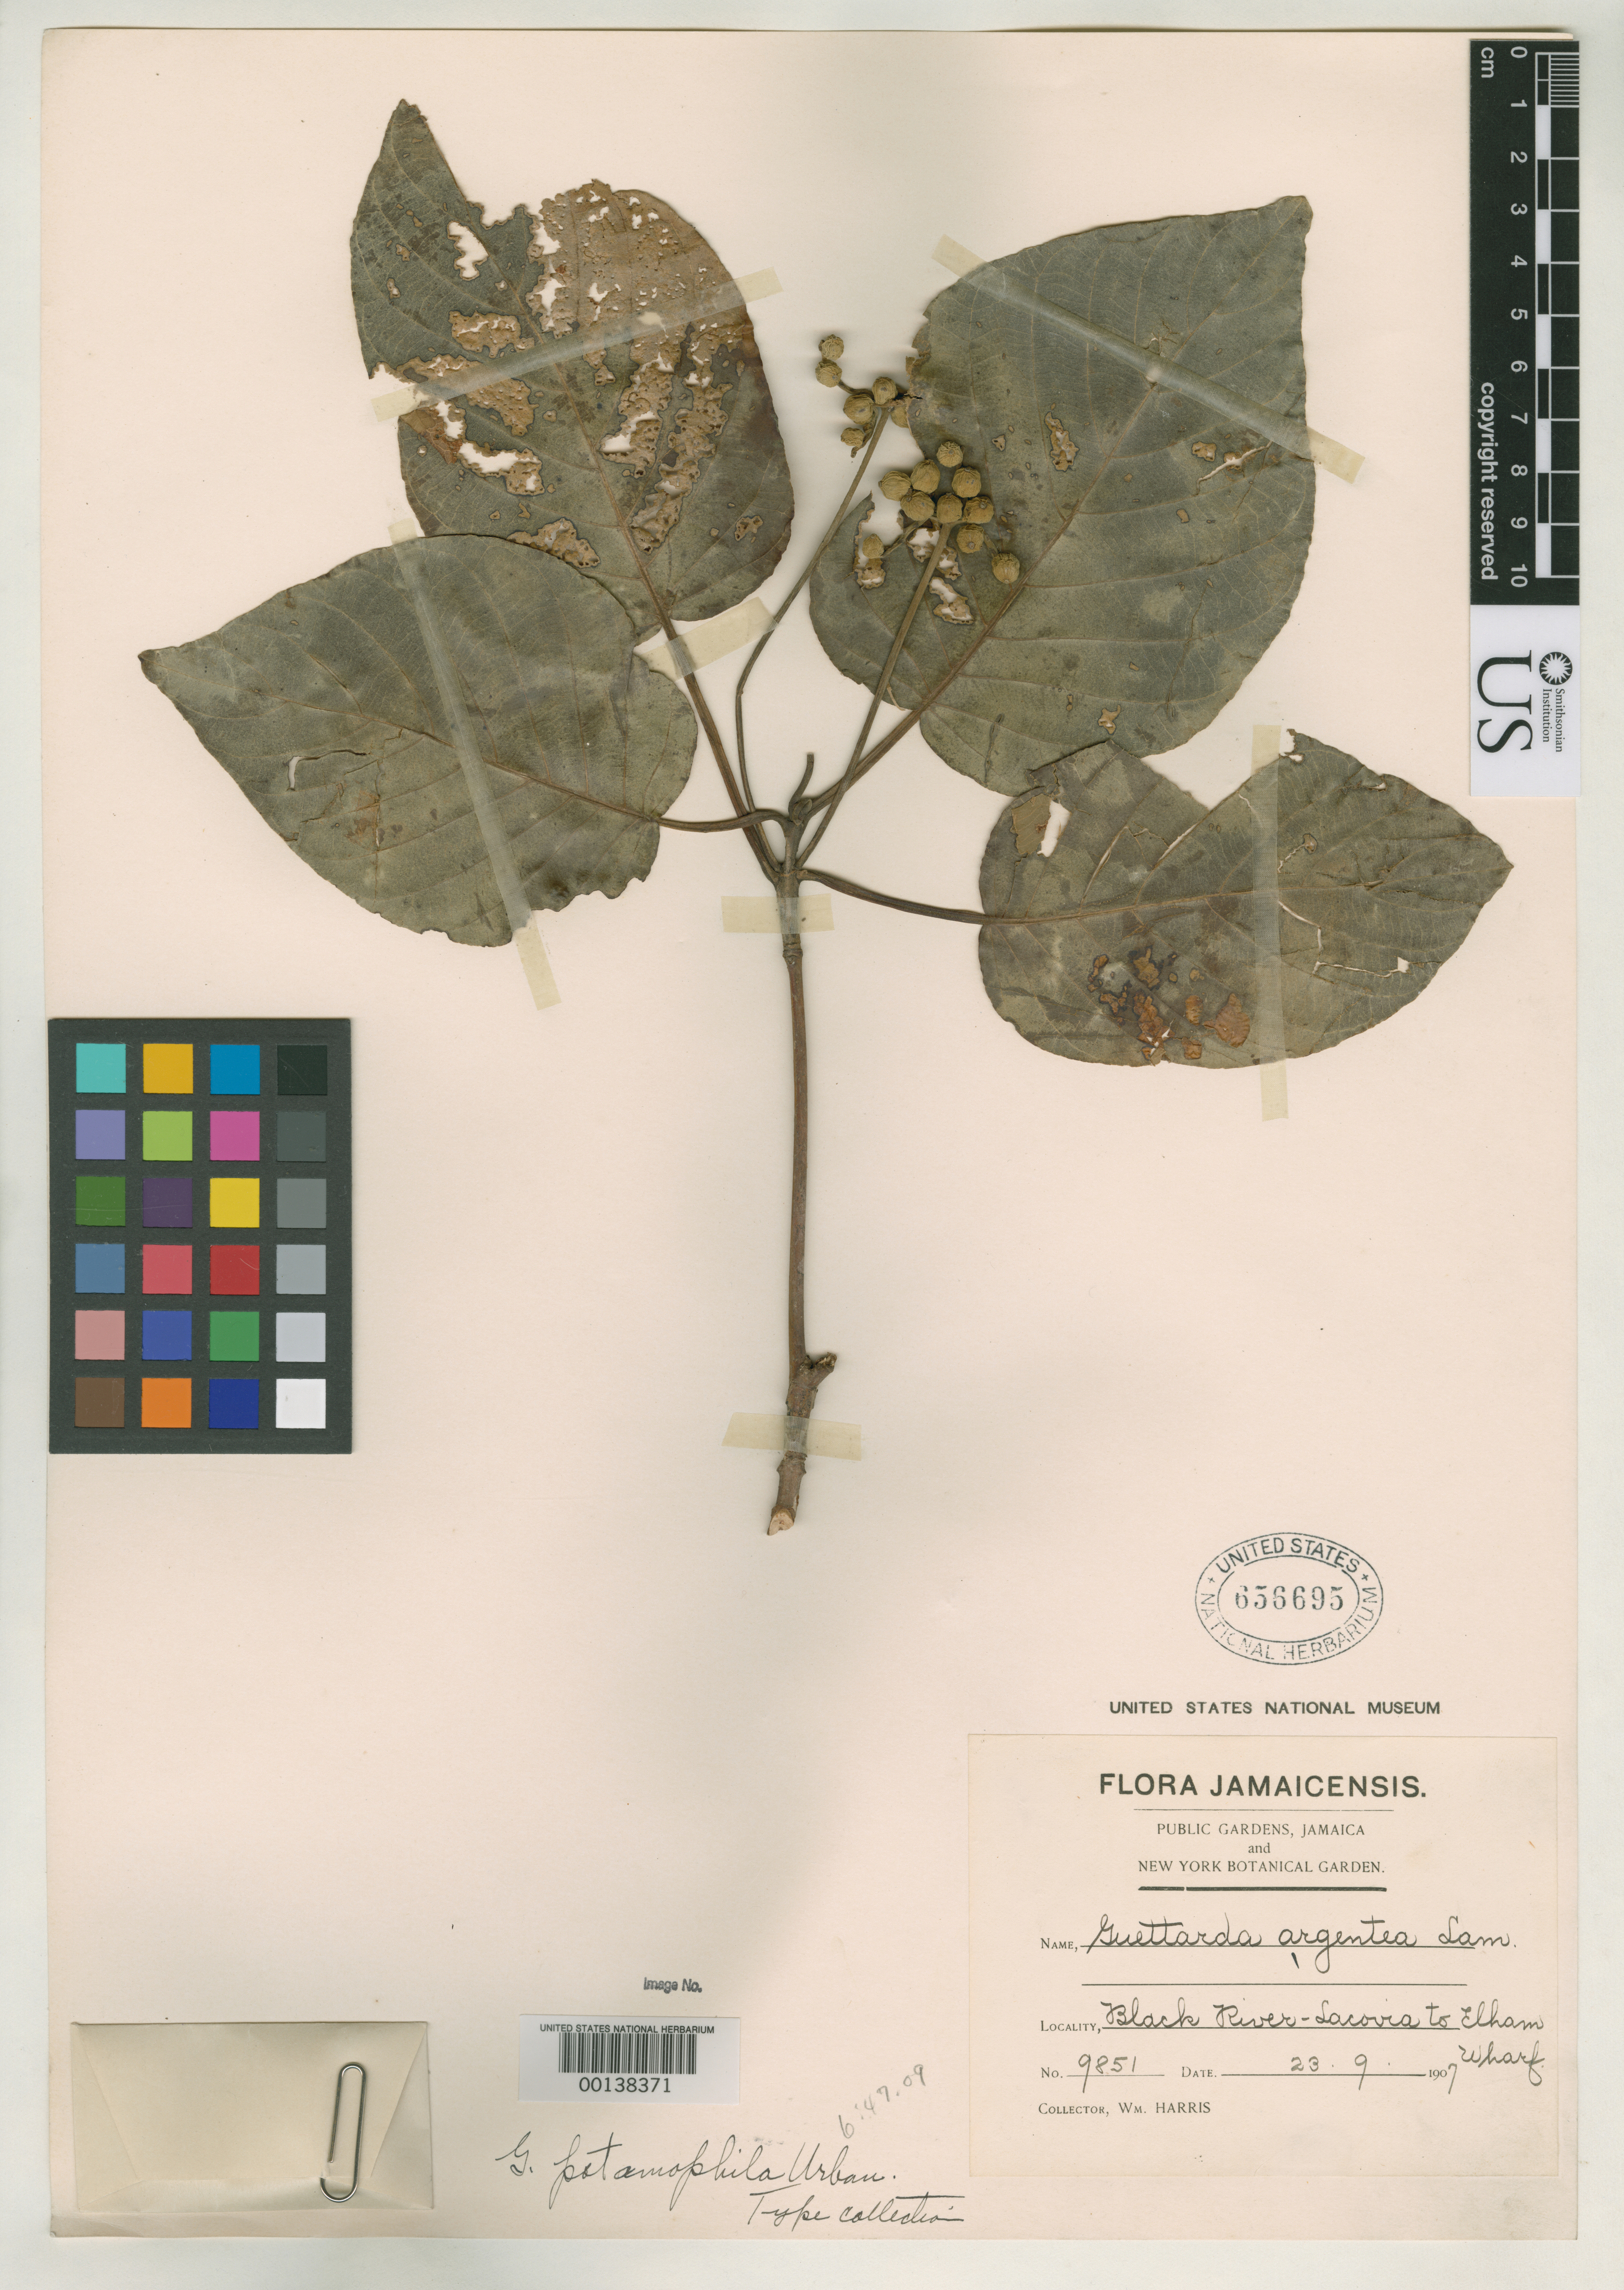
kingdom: Plantae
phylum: Tracheophyta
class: Magnoliopsida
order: Gentianales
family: Rubiaceae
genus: Guettarda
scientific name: Guettarda potamophila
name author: Urb.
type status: Isotype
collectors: W. H. Harris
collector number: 9851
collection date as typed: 23 Sep 1907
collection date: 1907-09-23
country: Jamaica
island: Greater Antilles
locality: Between Lacovia and Elham, Black River.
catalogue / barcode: US 656695